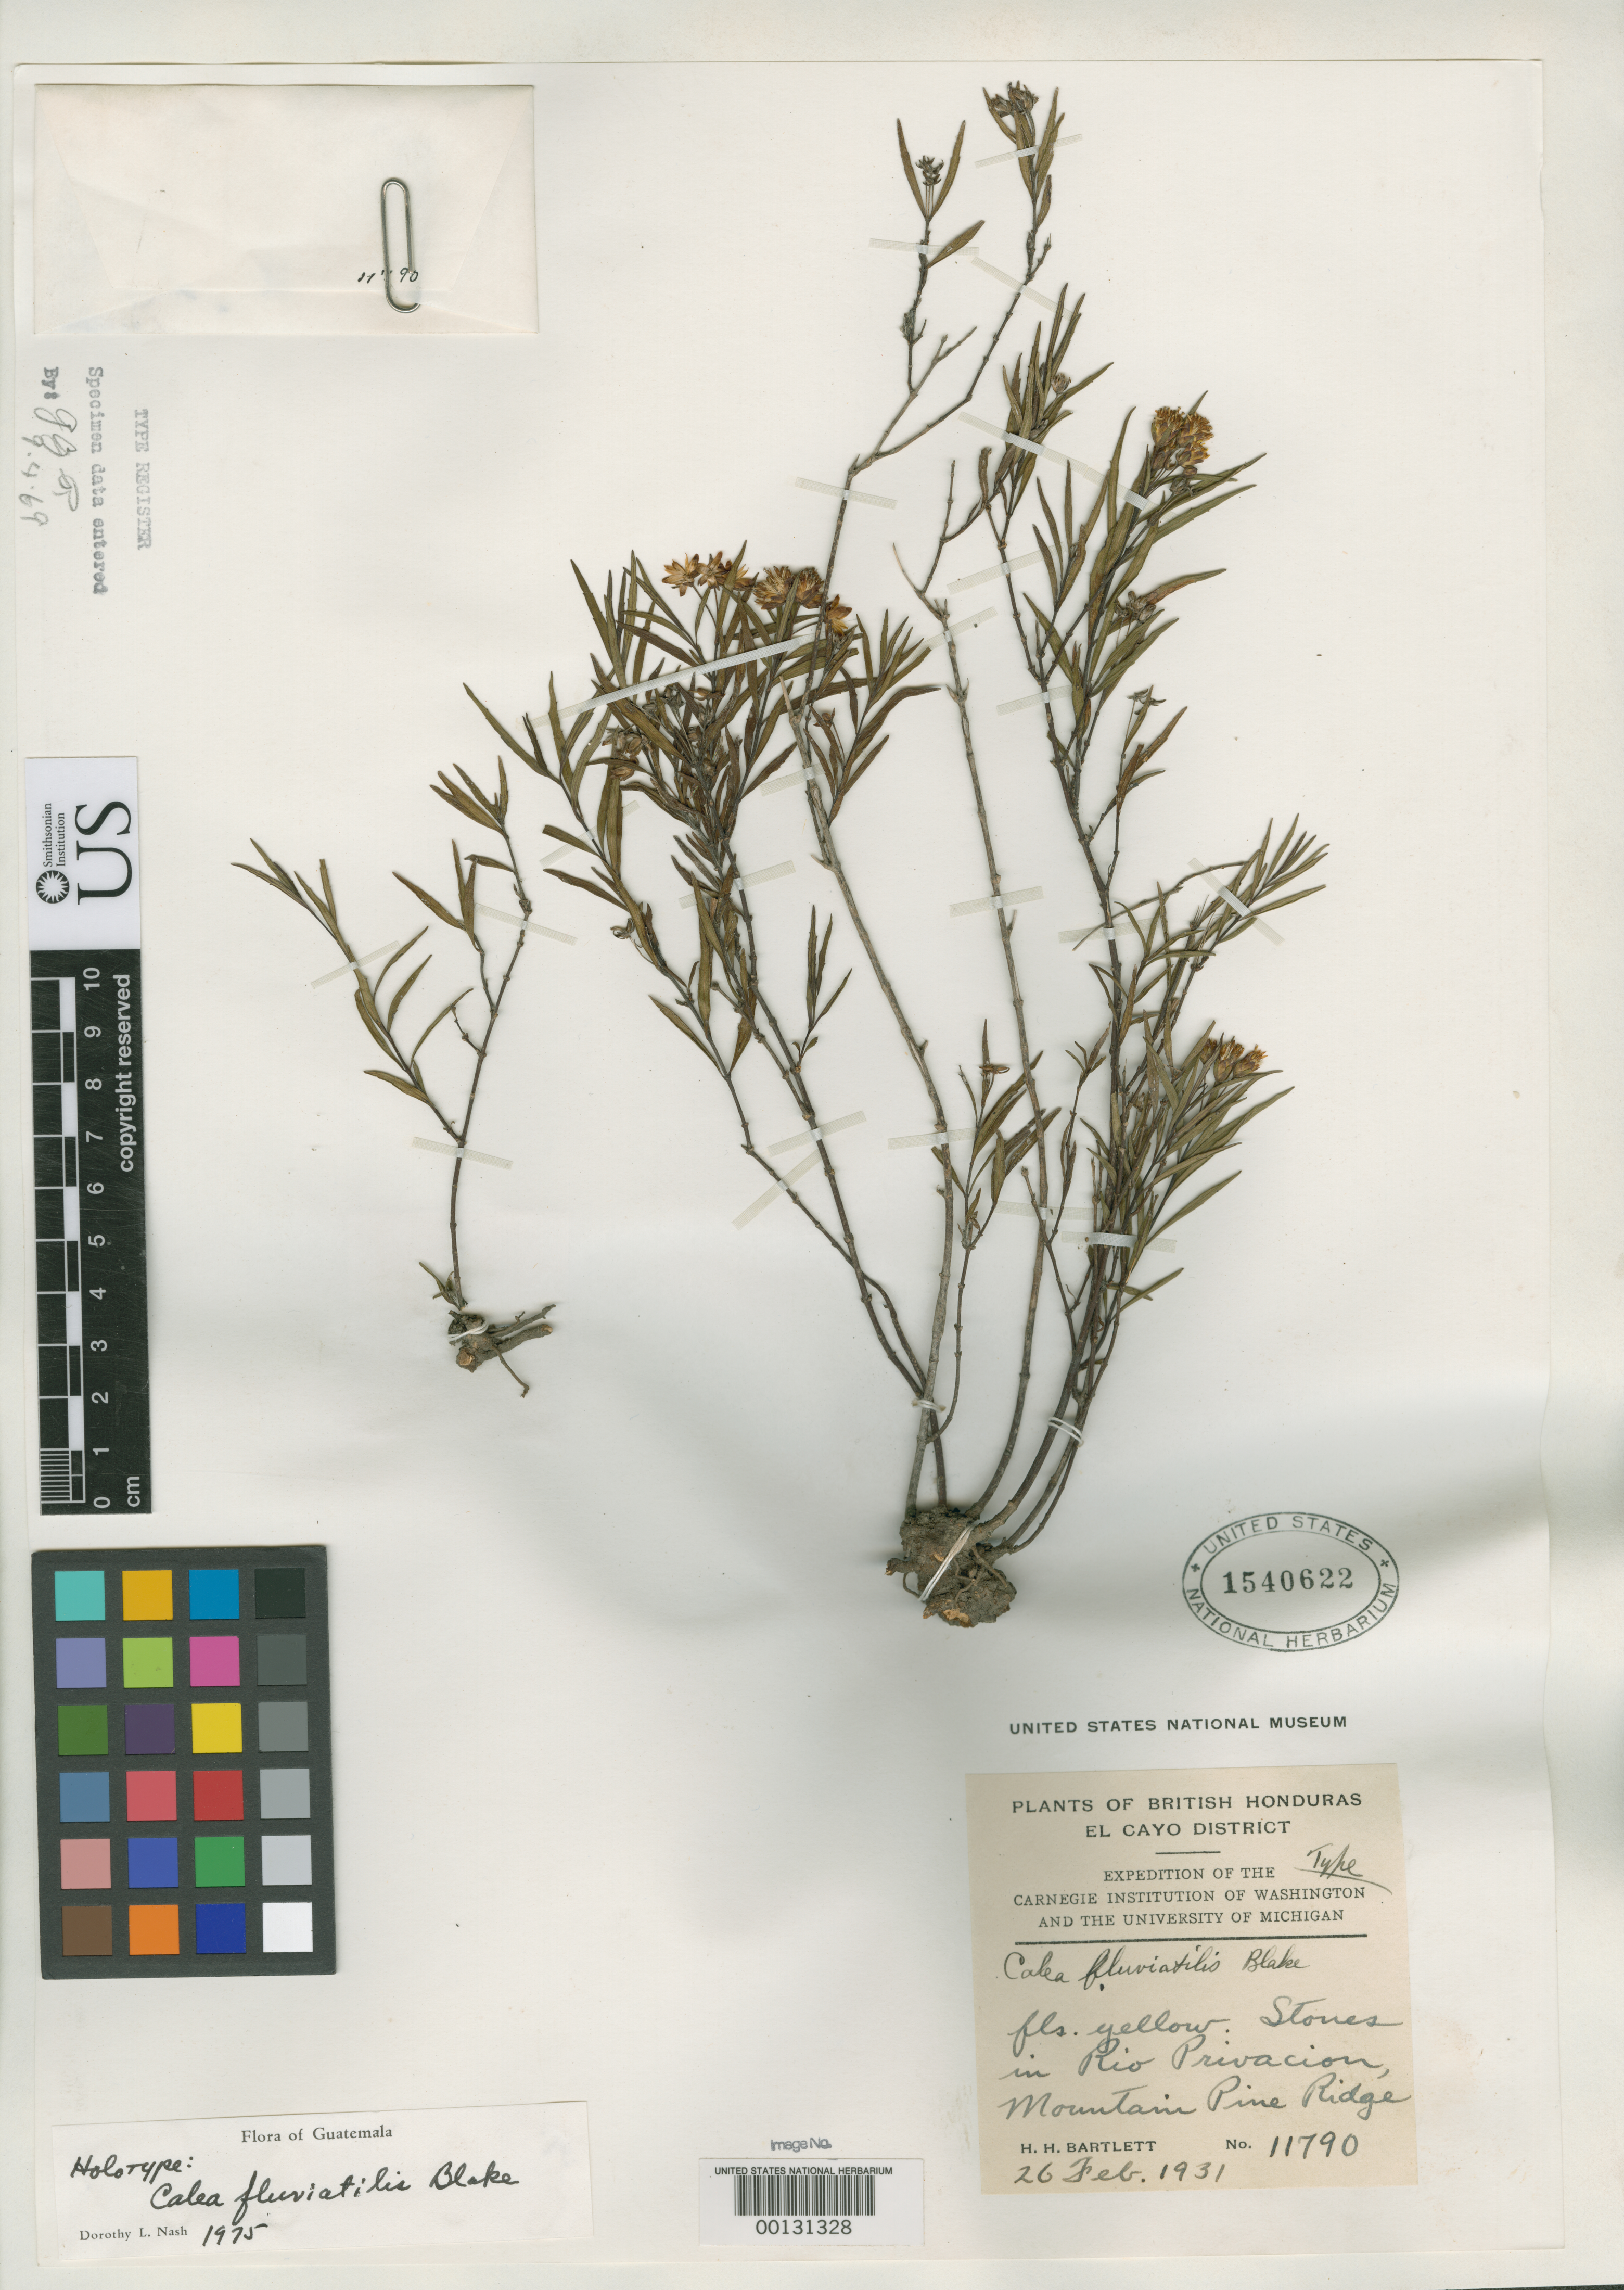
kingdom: Plantae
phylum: Tracheophyta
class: Magnoliopsida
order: Asterales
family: Asteraceae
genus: Calea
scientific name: Calea fluviatilis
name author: S.F. Blake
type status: Holotype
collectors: H. H. Bartlett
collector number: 11790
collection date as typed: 26 Feb 1931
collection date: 1931-02-26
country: Belize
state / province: Cayo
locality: Rio Privacion, Mountain Pine Ridge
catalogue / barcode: US 1540622